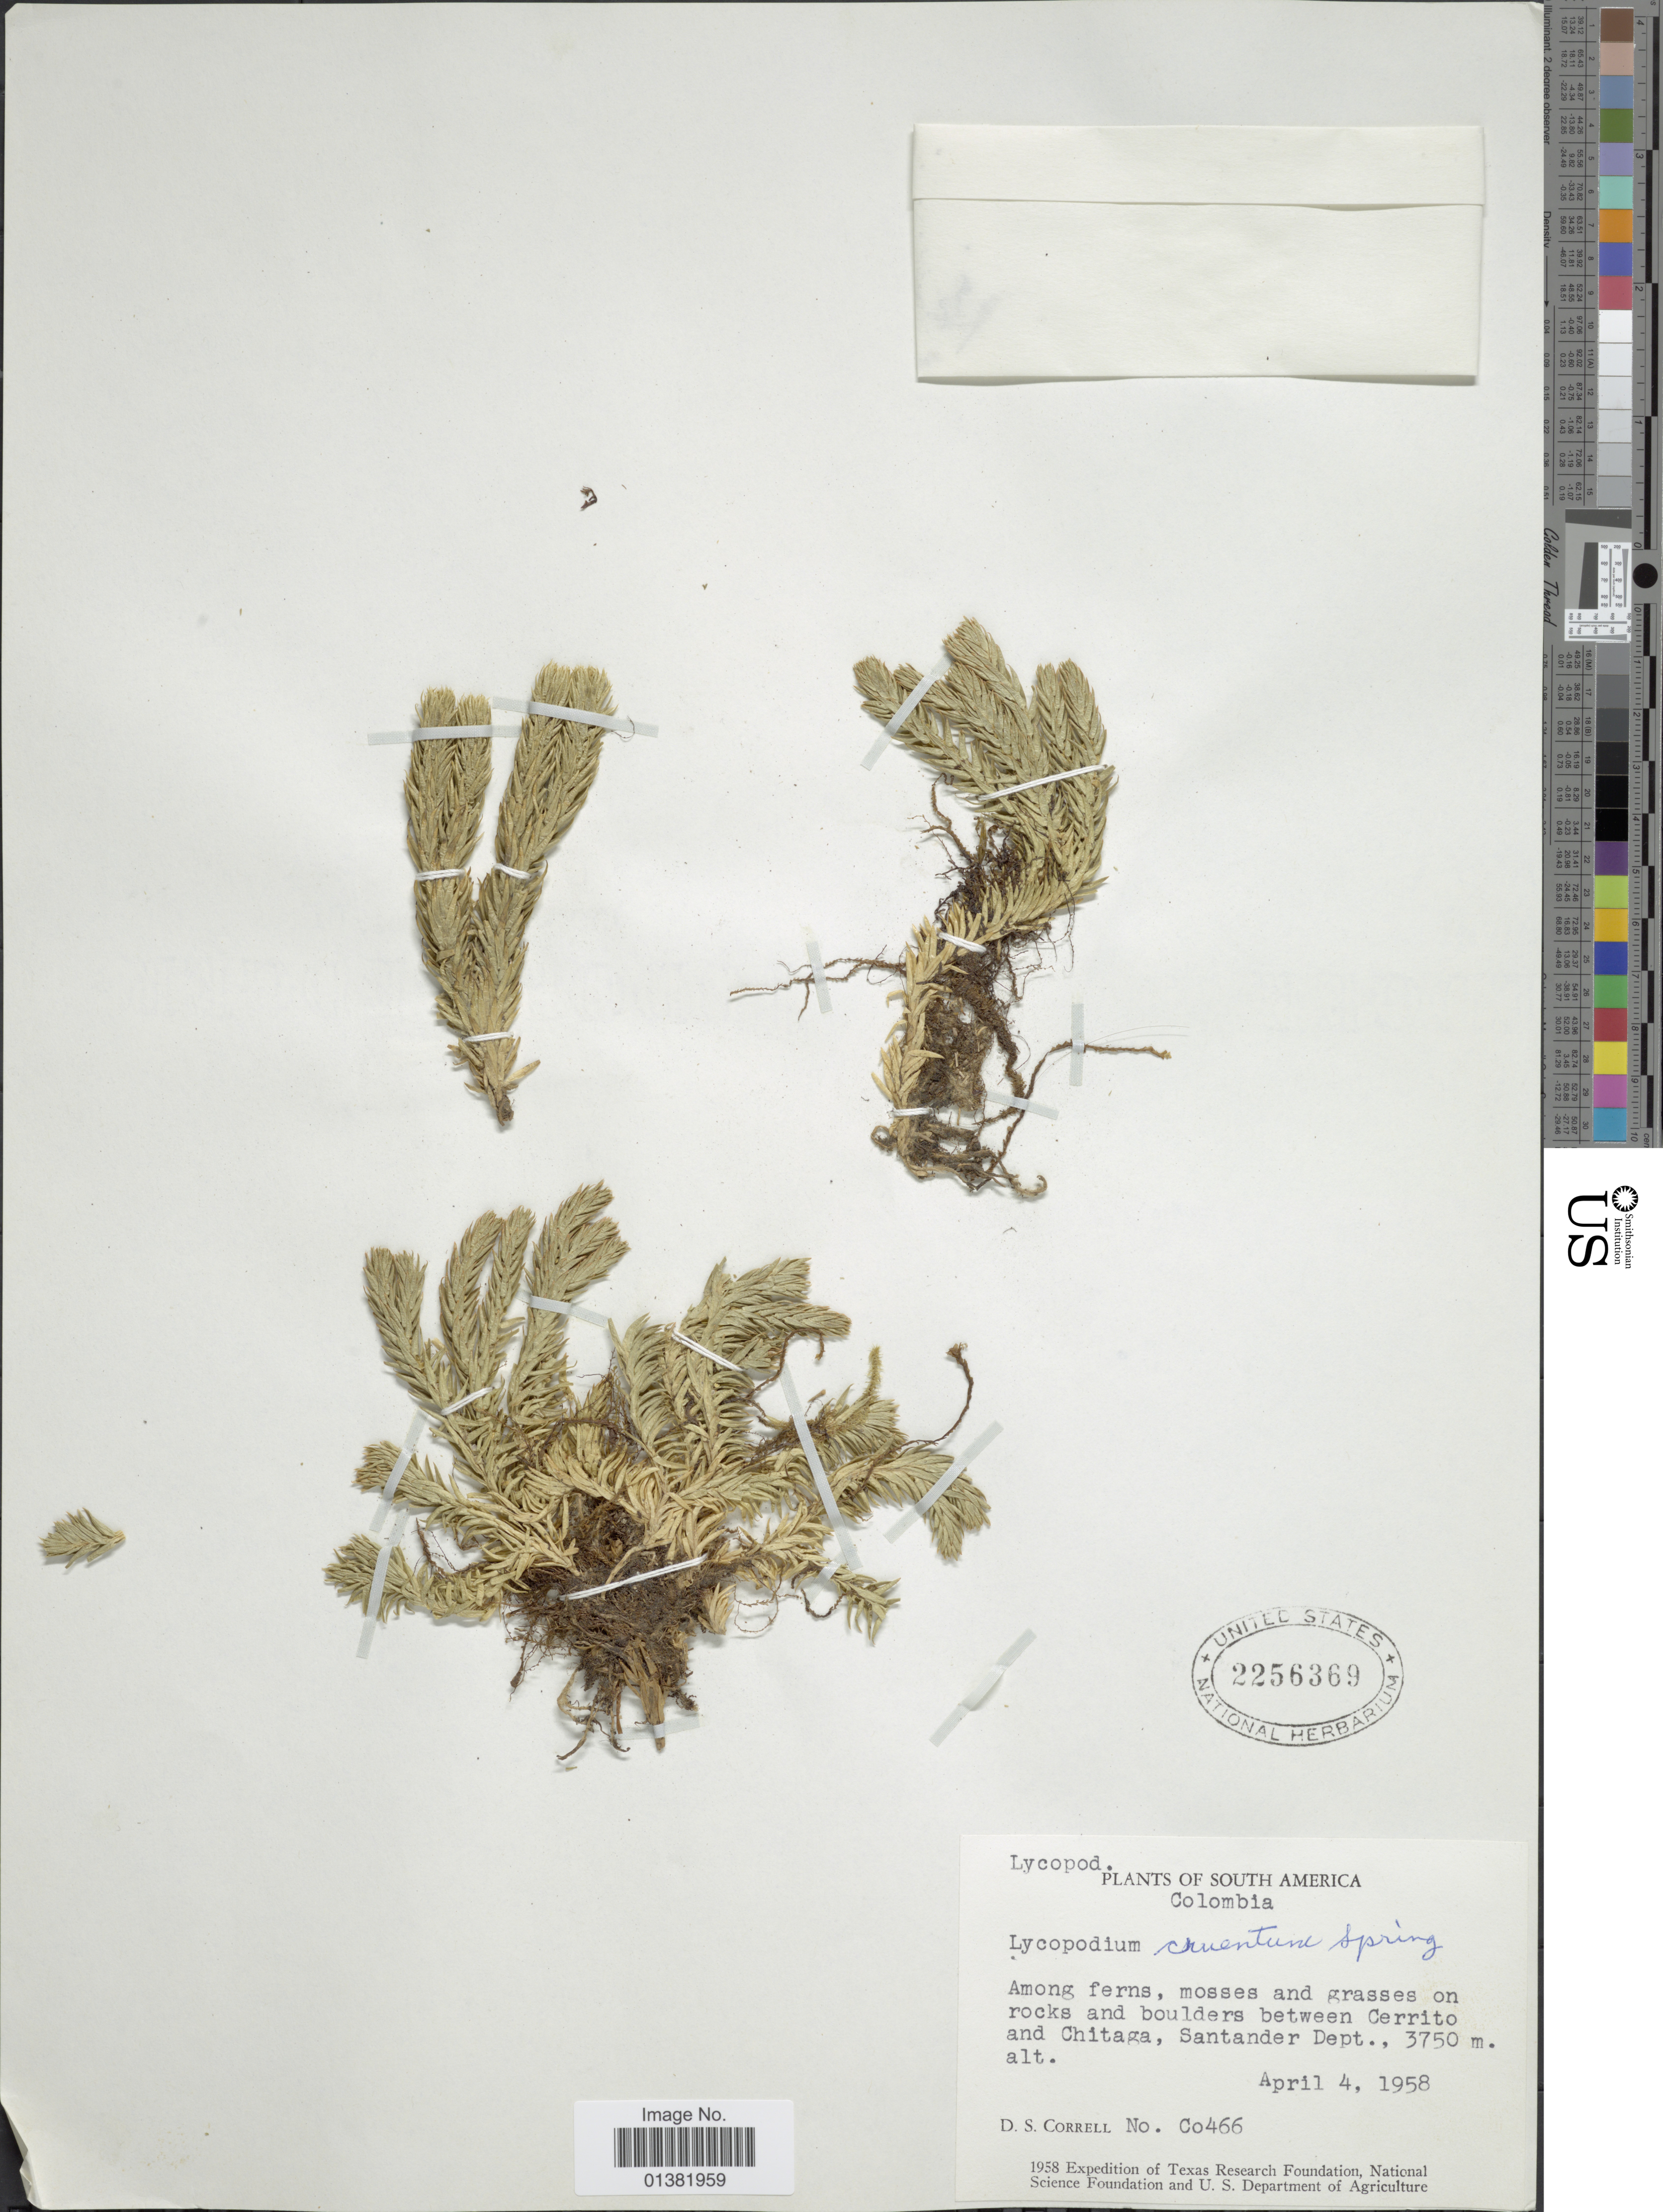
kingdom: Plantae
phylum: Tracheophyta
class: Lycopodiopsida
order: Lycopodiales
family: Lycopodiaceae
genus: Phlegmariurus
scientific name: Phlegmariurus cruentus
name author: (Spring) B. Øllg.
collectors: D. S. Correll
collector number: C0466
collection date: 1958-04-04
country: Colombia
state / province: Santander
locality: Among ferns, mosses and grasses on rocks and boulders between Cerrito and Chitaga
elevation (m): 3750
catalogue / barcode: US 2256369